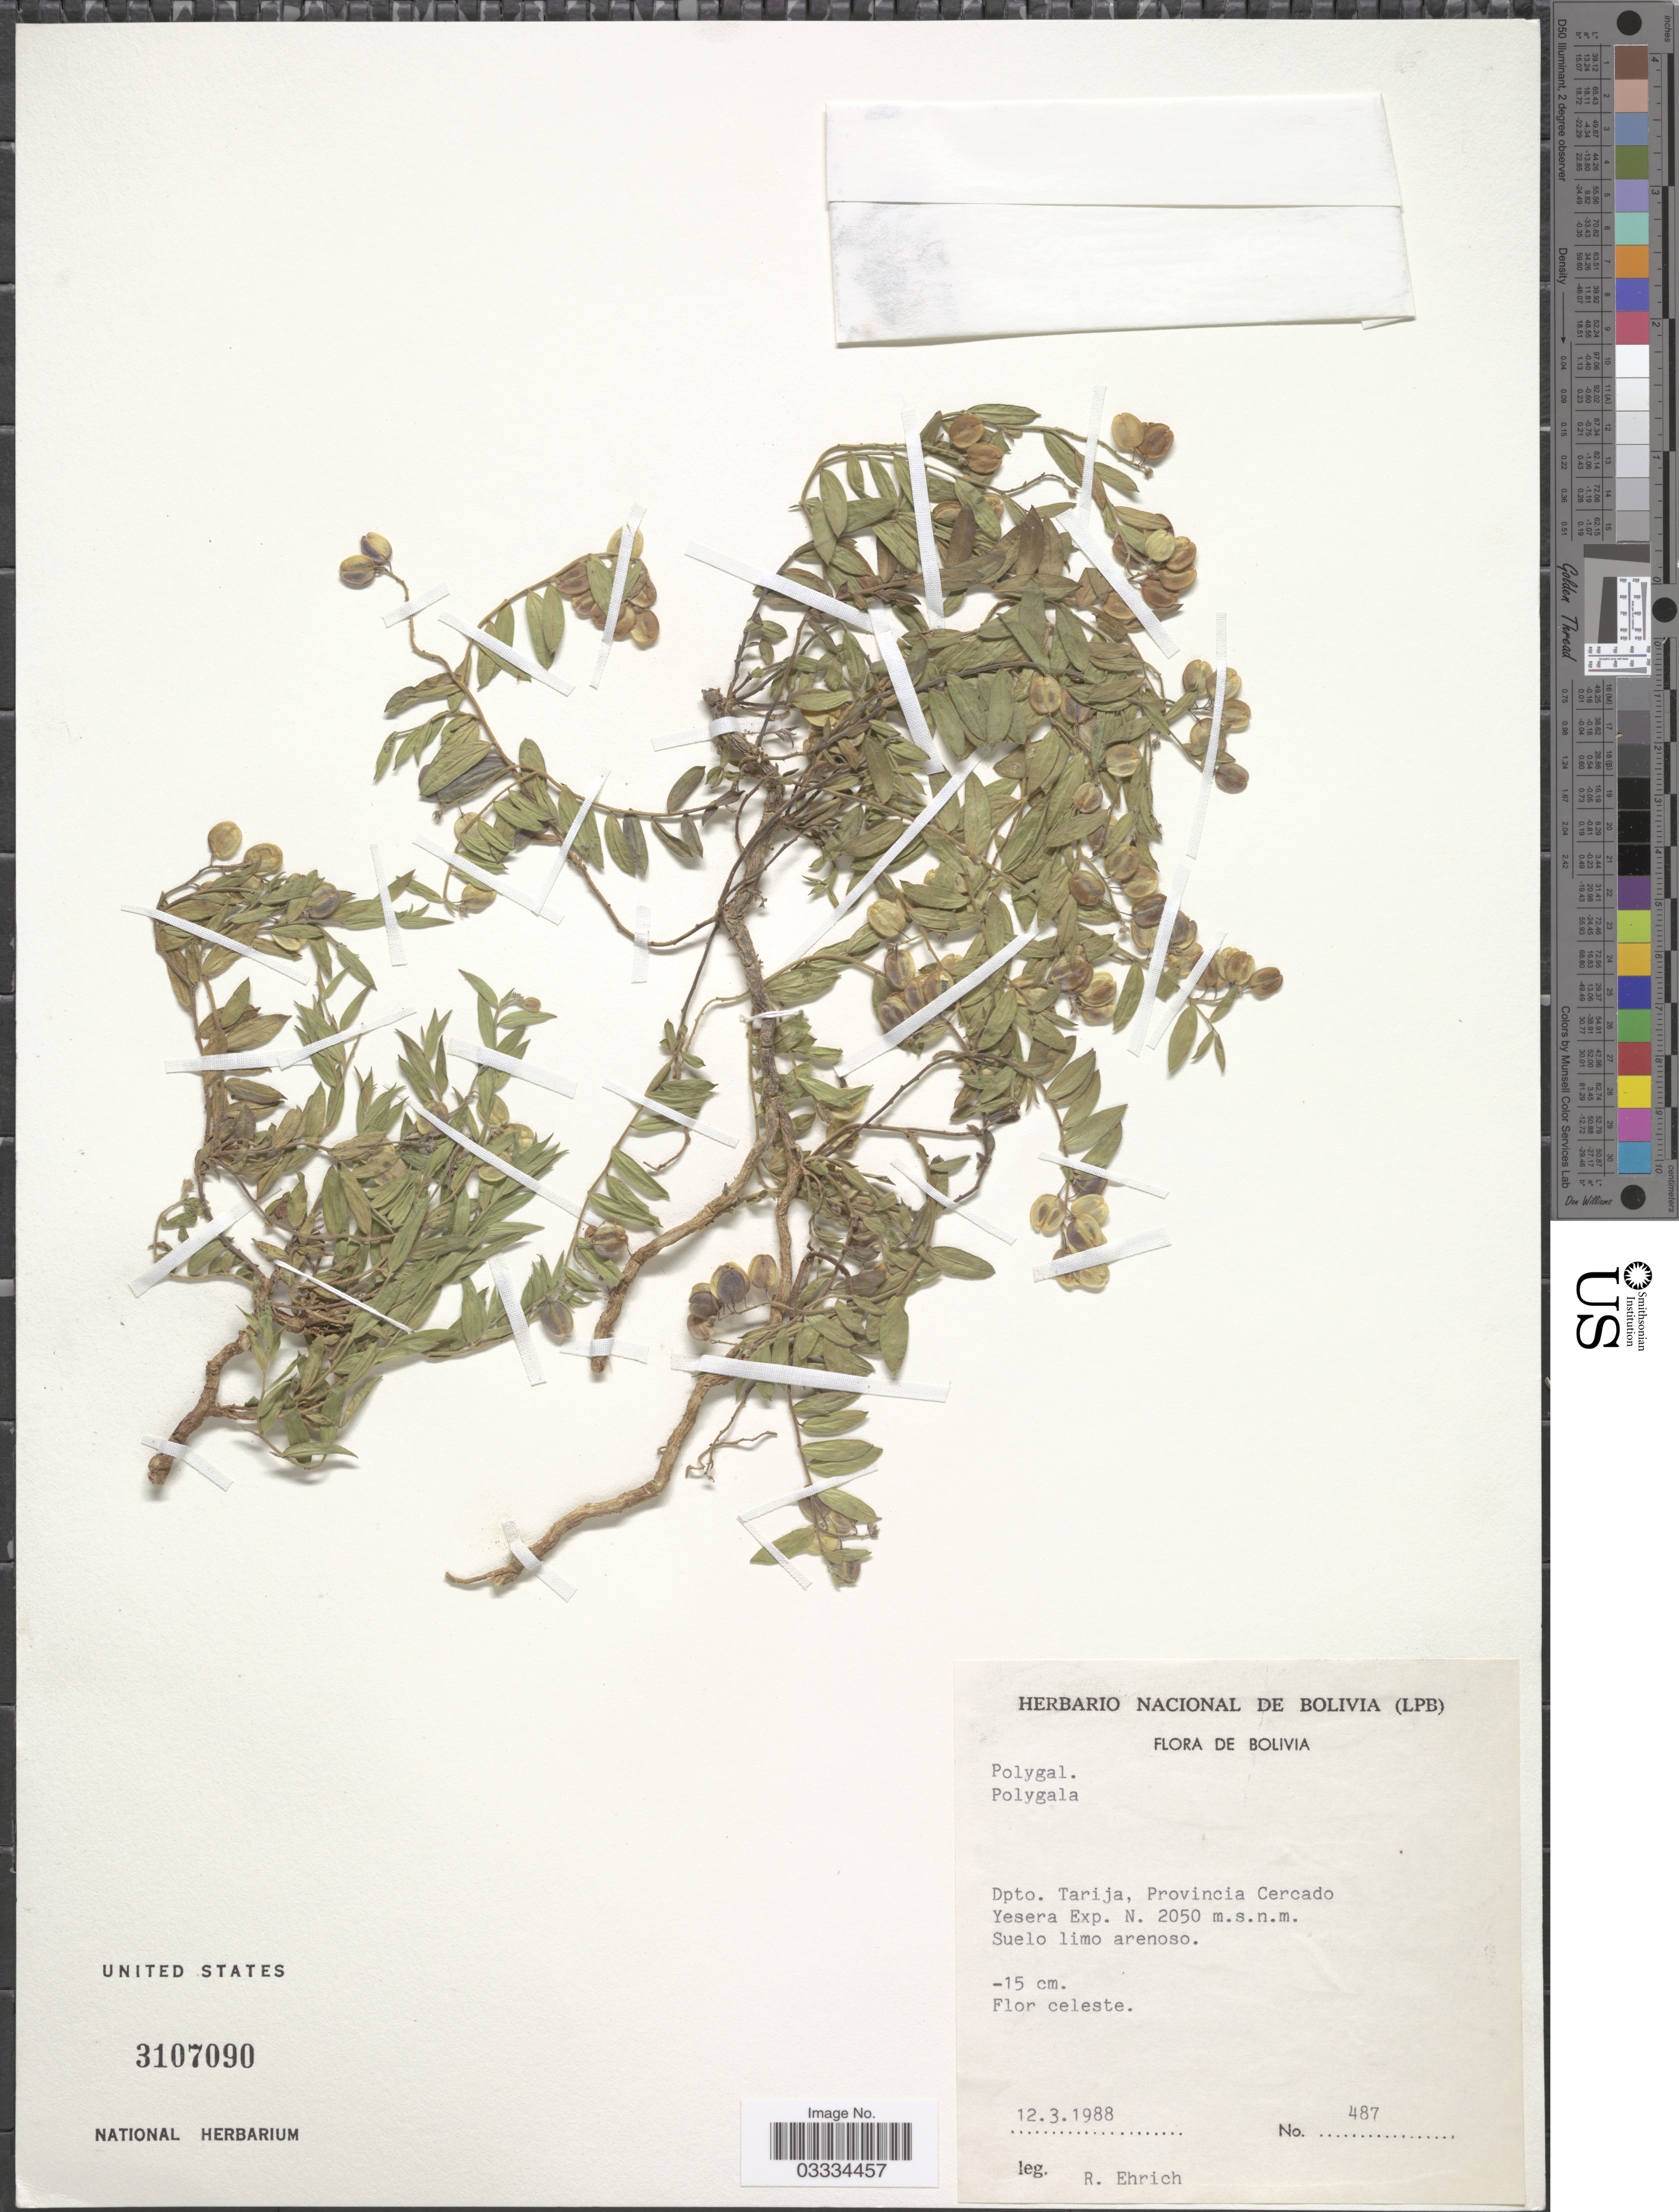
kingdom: Plantae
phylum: Tracheophyta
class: Magnoliopsida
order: Fabales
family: Polygalaceae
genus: Polygala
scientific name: Polygala sp.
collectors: R. Ehrich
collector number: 487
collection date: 1988-03-12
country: Bolivia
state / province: Tarija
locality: Dpto. Tarija, Provincia Cercado Yesera Exp. N.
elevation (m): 2050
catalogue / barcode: US 3107090